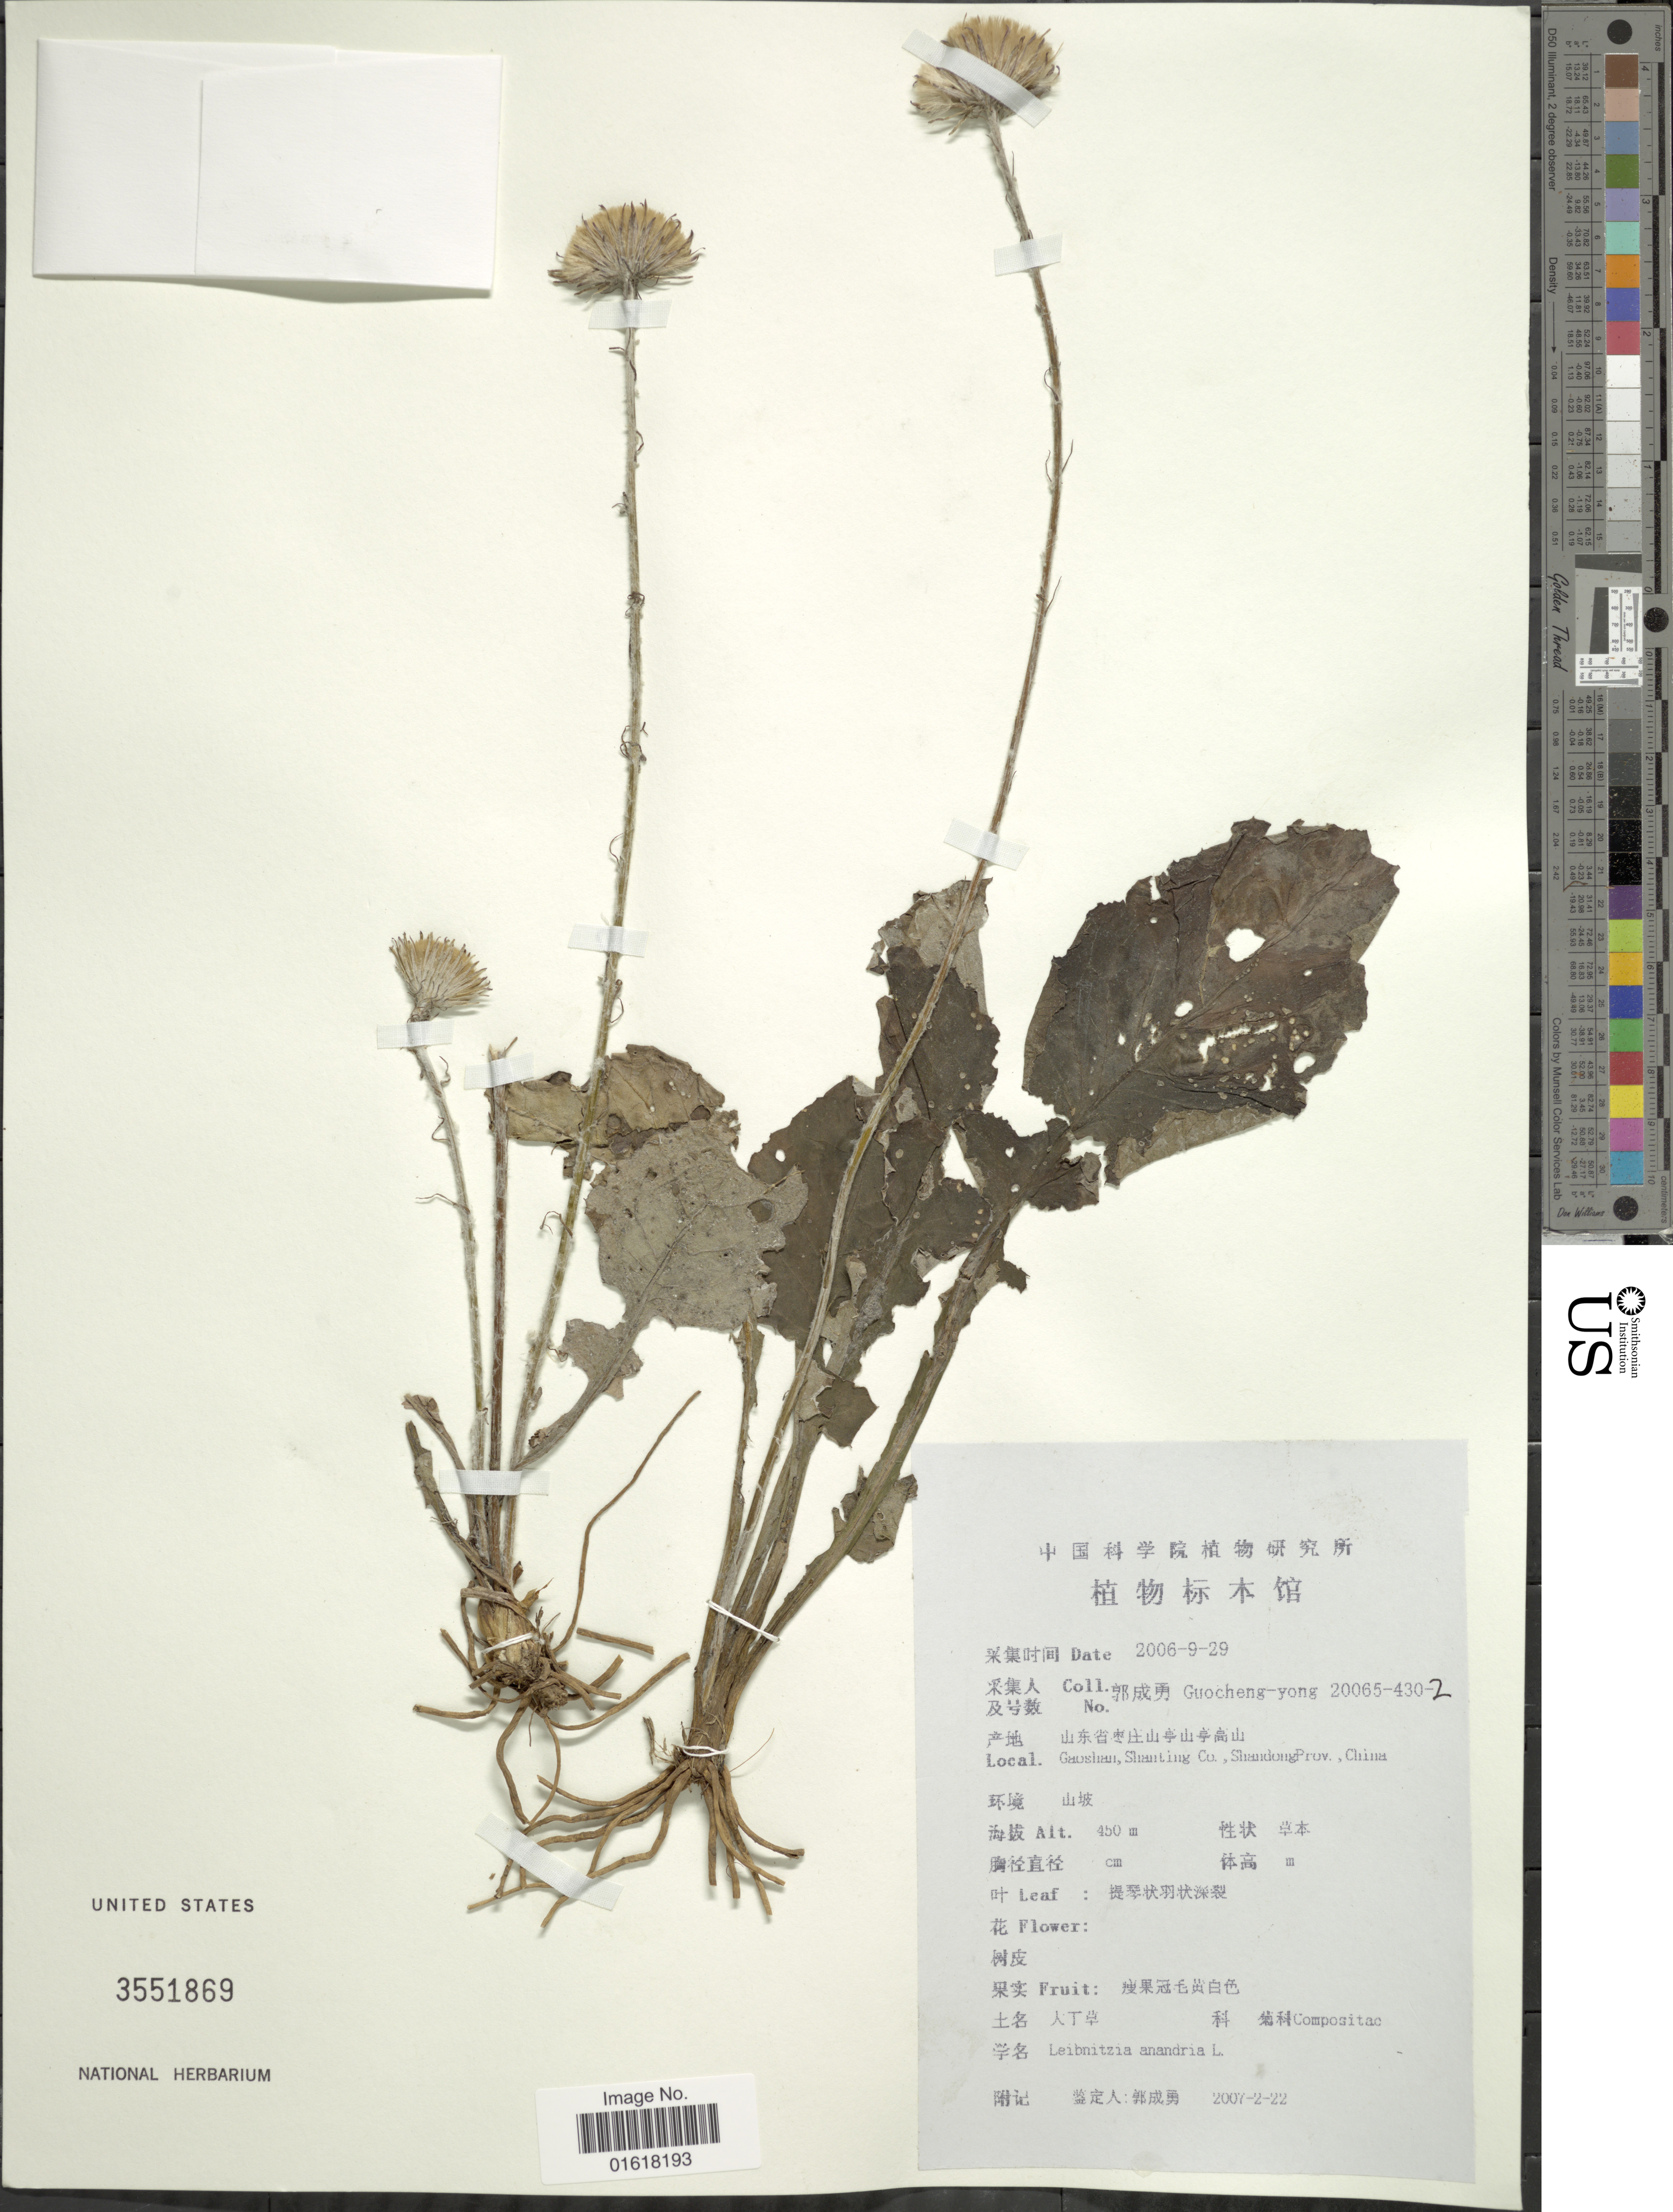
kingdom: Plantae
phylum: Tracheophyta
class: Magnoliopsida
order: Asterales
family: Asteraceae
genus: Leibnitzia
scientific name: Leibnitzia anandria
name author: (L.) Nakai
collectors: Guo cheng-yong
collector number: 20065-430-2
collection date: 2006-09-29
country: China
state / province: Shandong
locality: Gaoshan, Shanting Co.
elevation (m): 450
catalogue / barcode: US 3551869